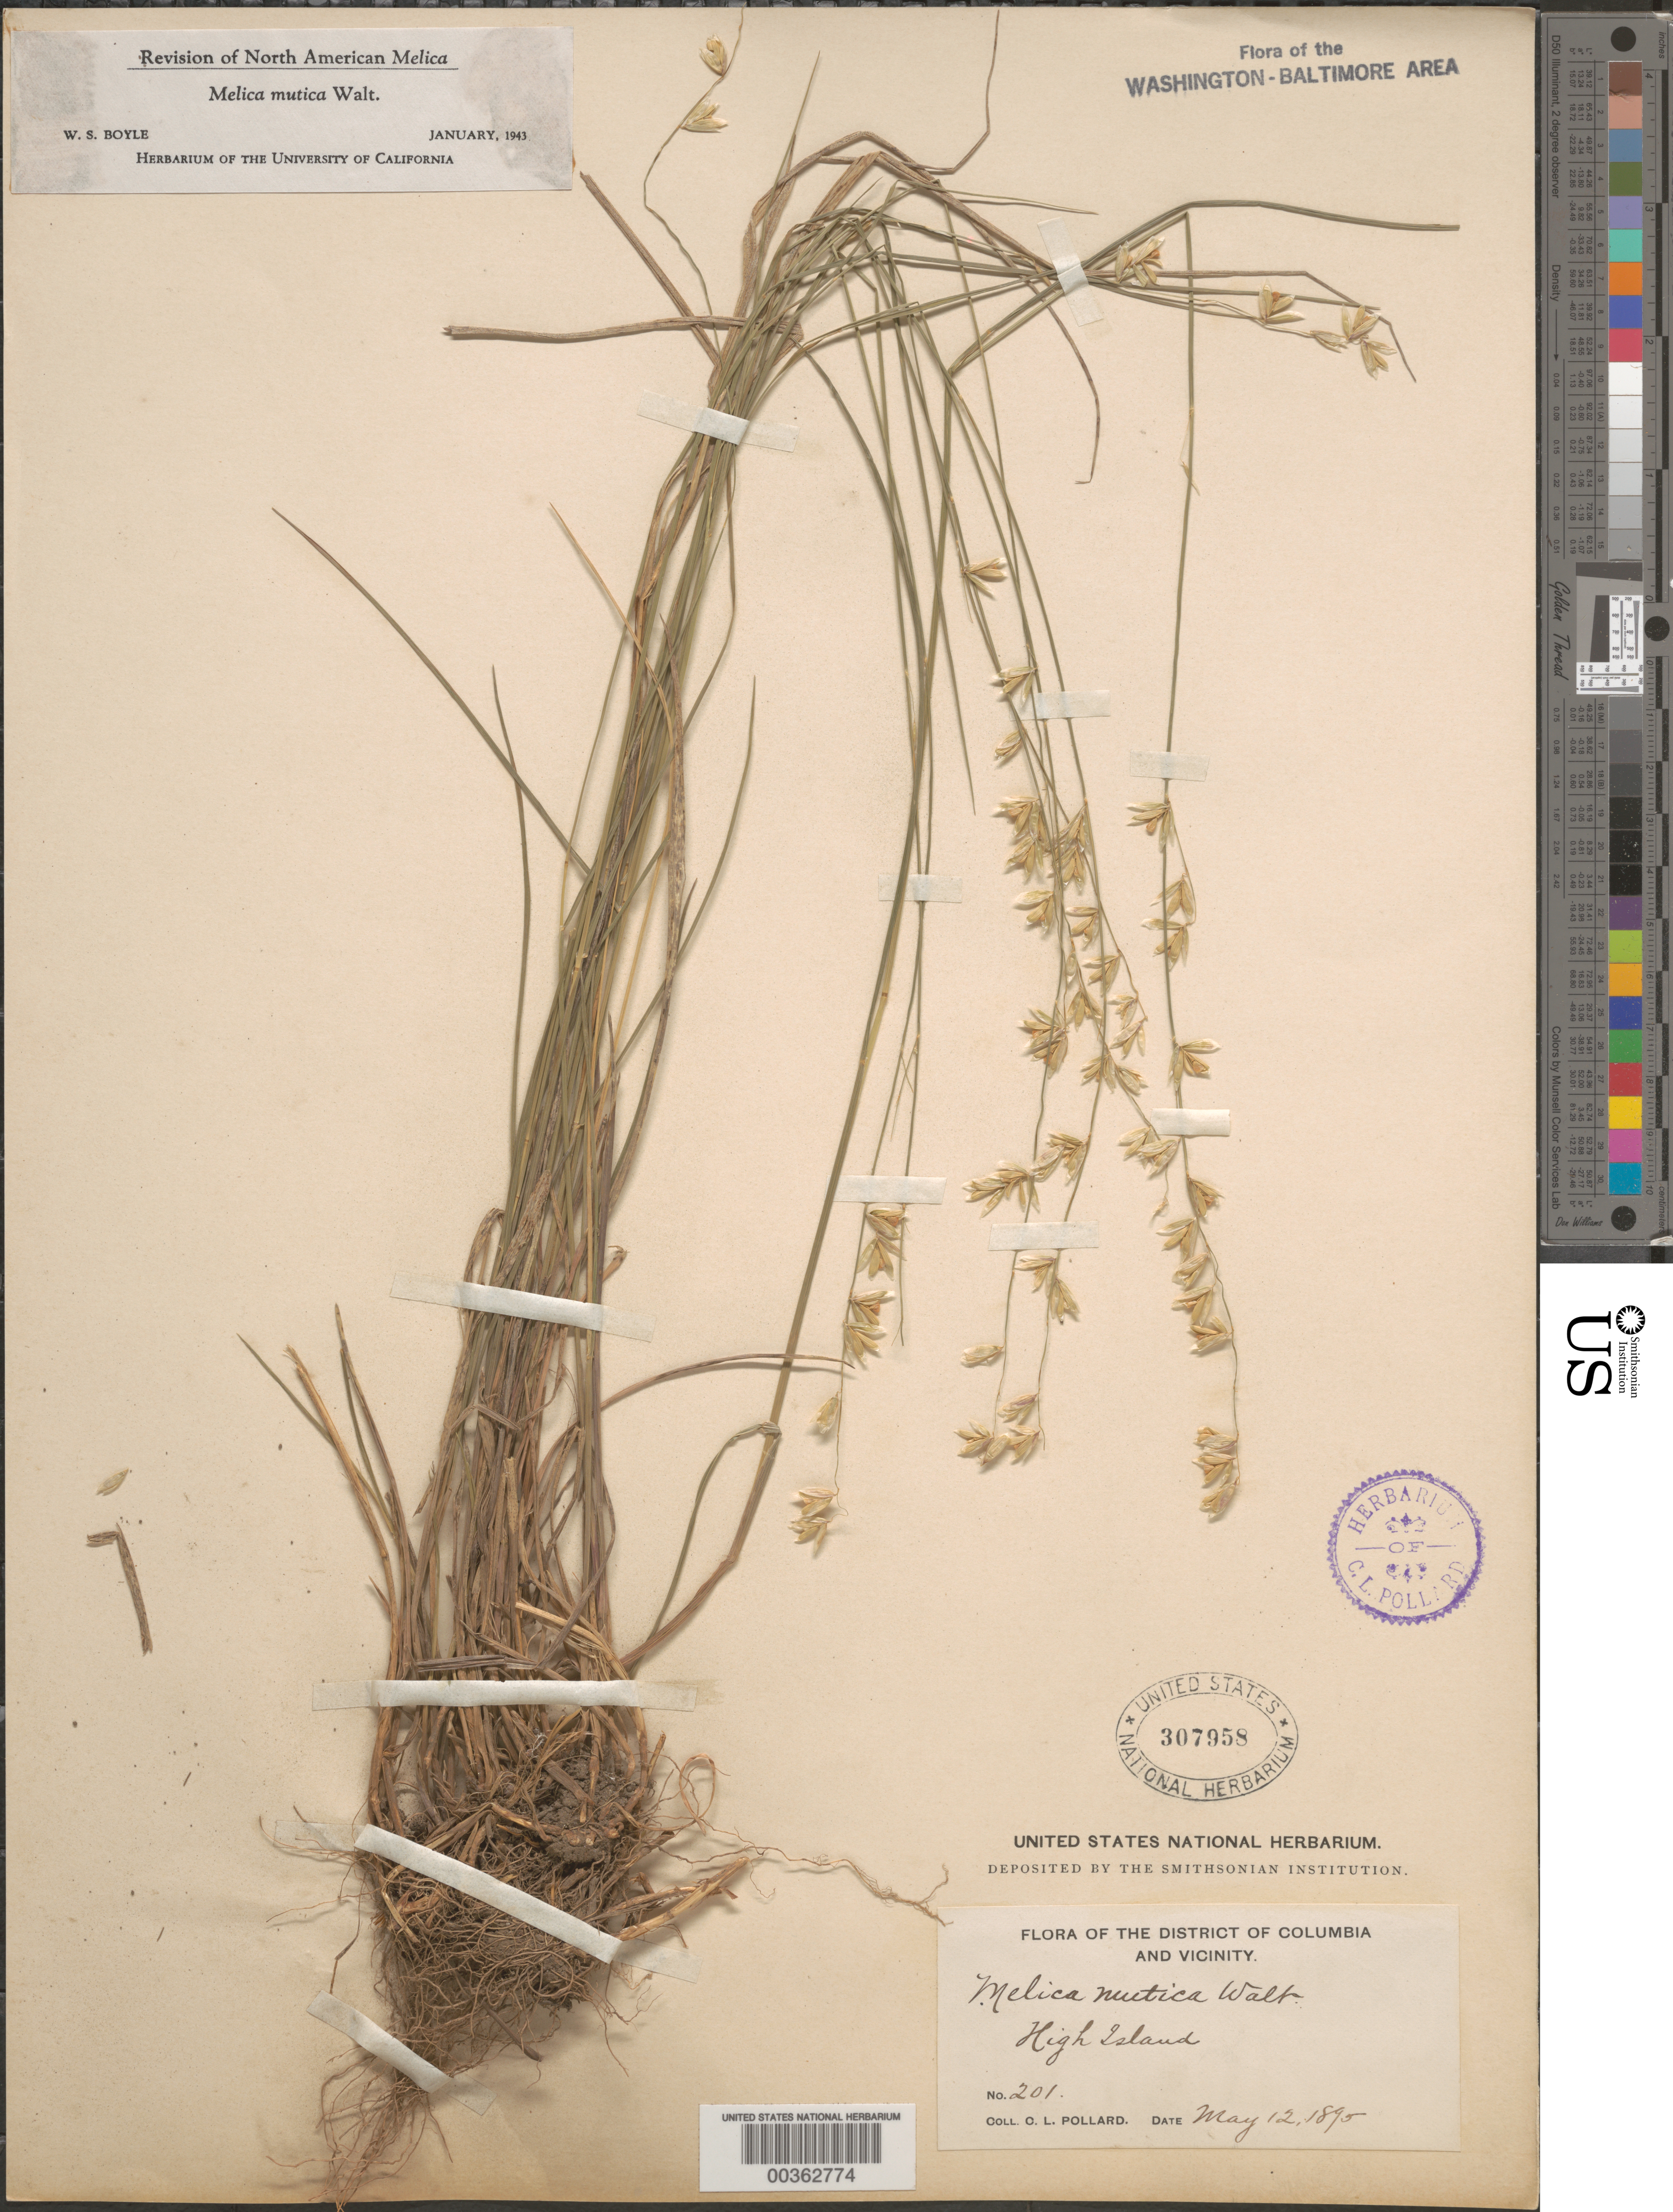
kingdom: Plantae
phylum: Tracheophyta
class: Liliopsida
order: Poales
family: Poaceae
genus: Melica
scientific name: Melica mutica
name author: Walter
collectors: C. L. Pollard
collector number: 201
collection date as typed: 12 May 1895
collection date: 1895-05-12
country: United States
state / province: Maryland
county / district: Montgomery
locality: High Island C. & O. Canal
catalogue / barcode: US 307958